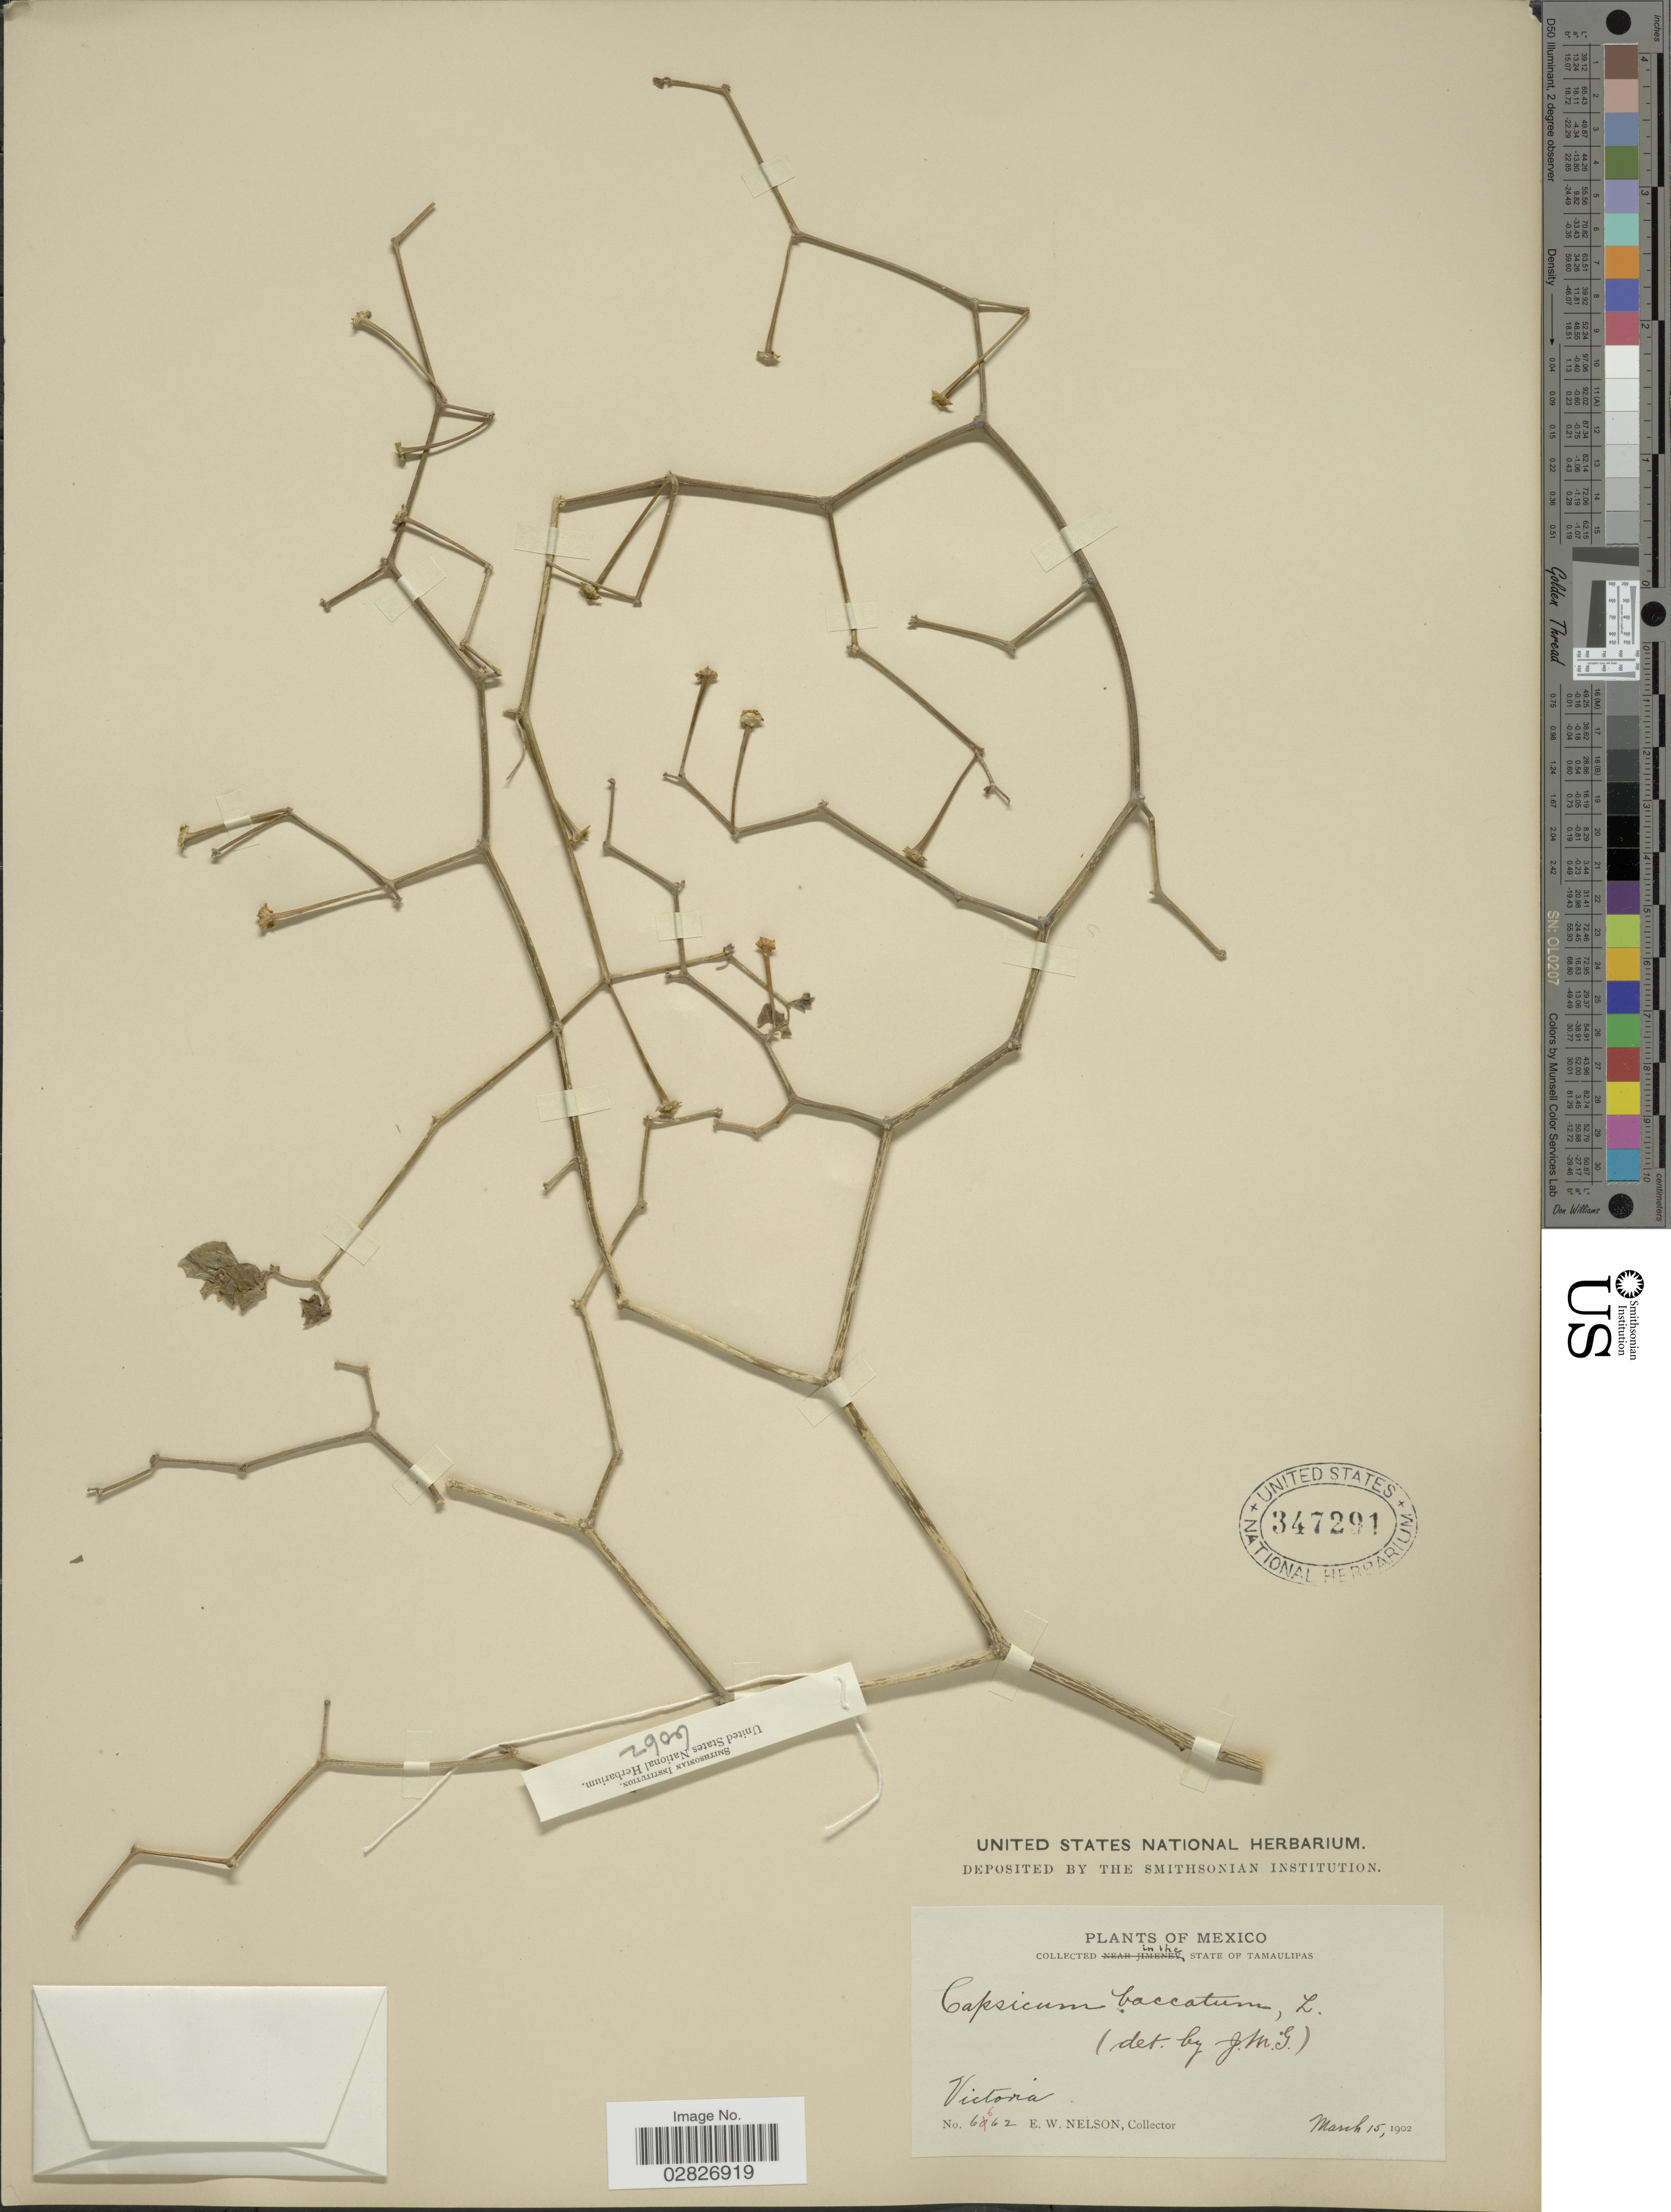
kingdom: Plantae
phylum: Tracheophyta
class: Magnoliopsida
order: Solanales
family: Solanaceae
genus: Capsicum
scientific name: Capsicum baccatum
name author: L.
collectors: E. W. Nelson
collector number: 6662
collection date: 1902-03-15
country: Mexico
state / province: Tamaulipas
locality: Victoria.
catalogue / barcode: US 347291